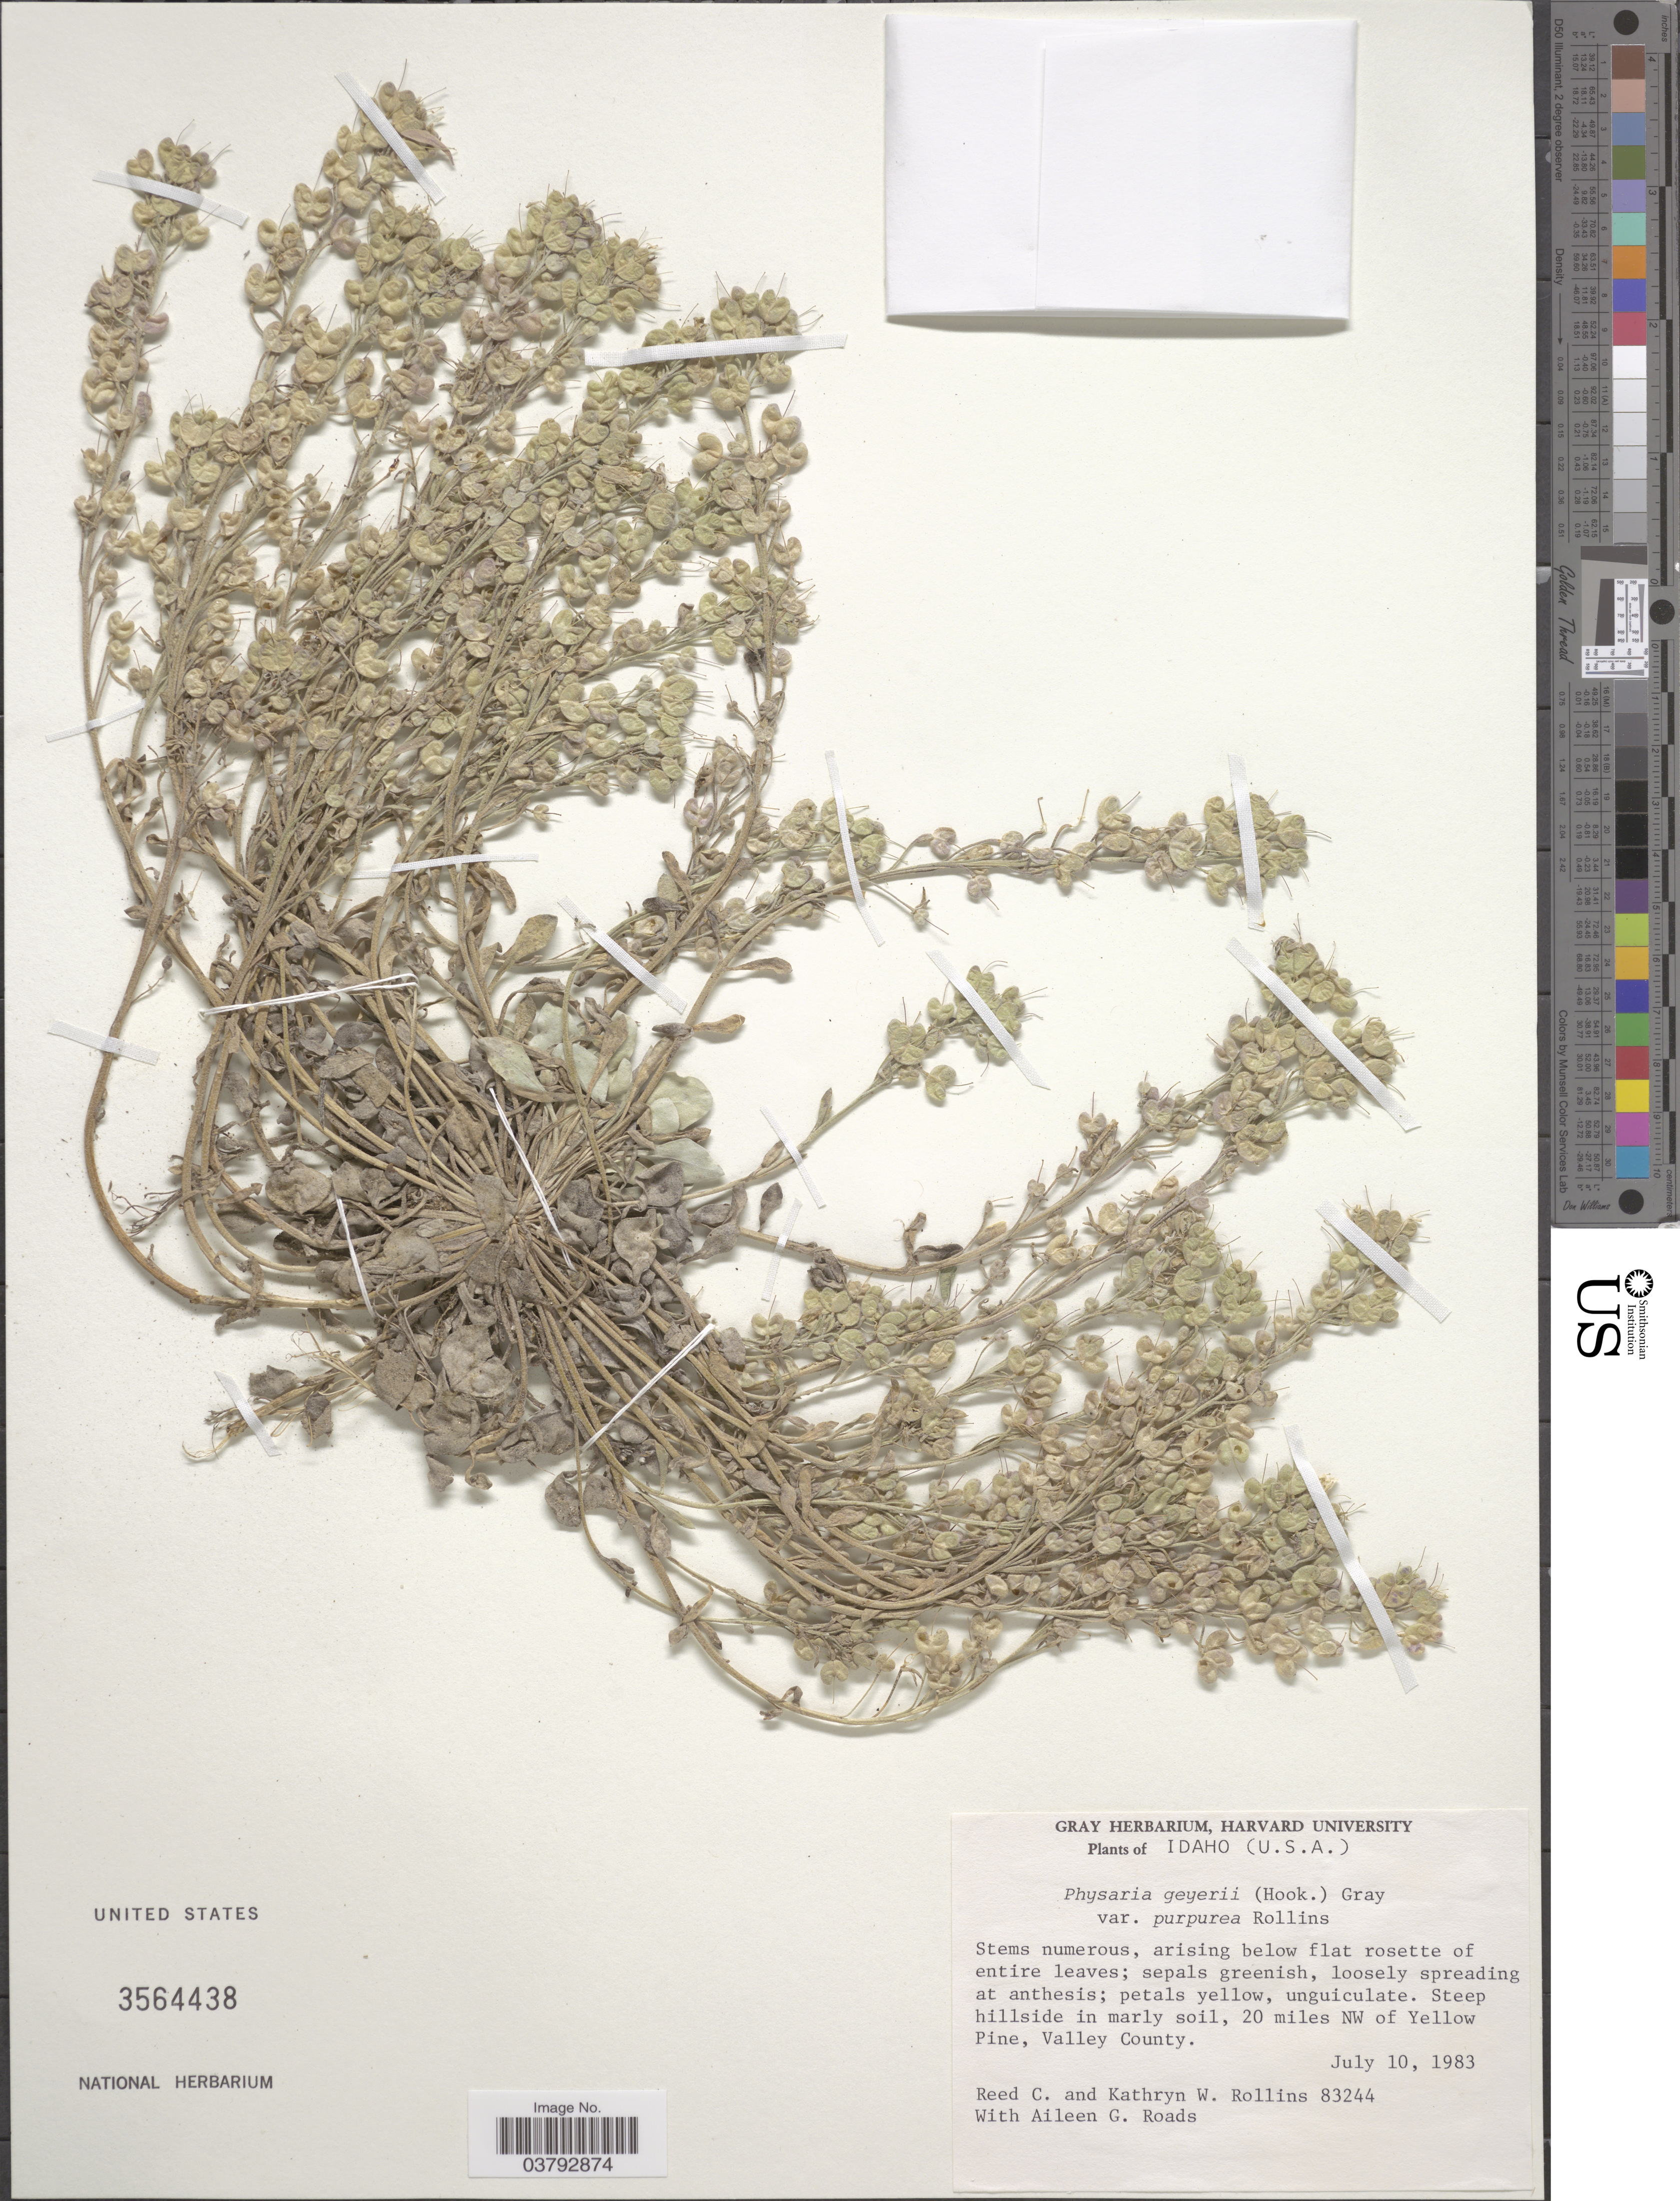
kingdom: Plantae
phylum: Tracheophyta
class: Magnoliopsida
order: Brassicales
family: Brassicaceae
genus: Physaria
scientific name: Physaria geyeri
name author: (Hook.) A. Gray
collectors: R. C. Rollins, K. W. Rollins & A. Roads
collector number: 83244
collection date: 1983-07-10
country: United States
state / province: Idaho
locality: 20 miles NW of Yellow Pine, Valley County.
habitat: steep hillside in marly soil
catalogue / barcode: US 3564438